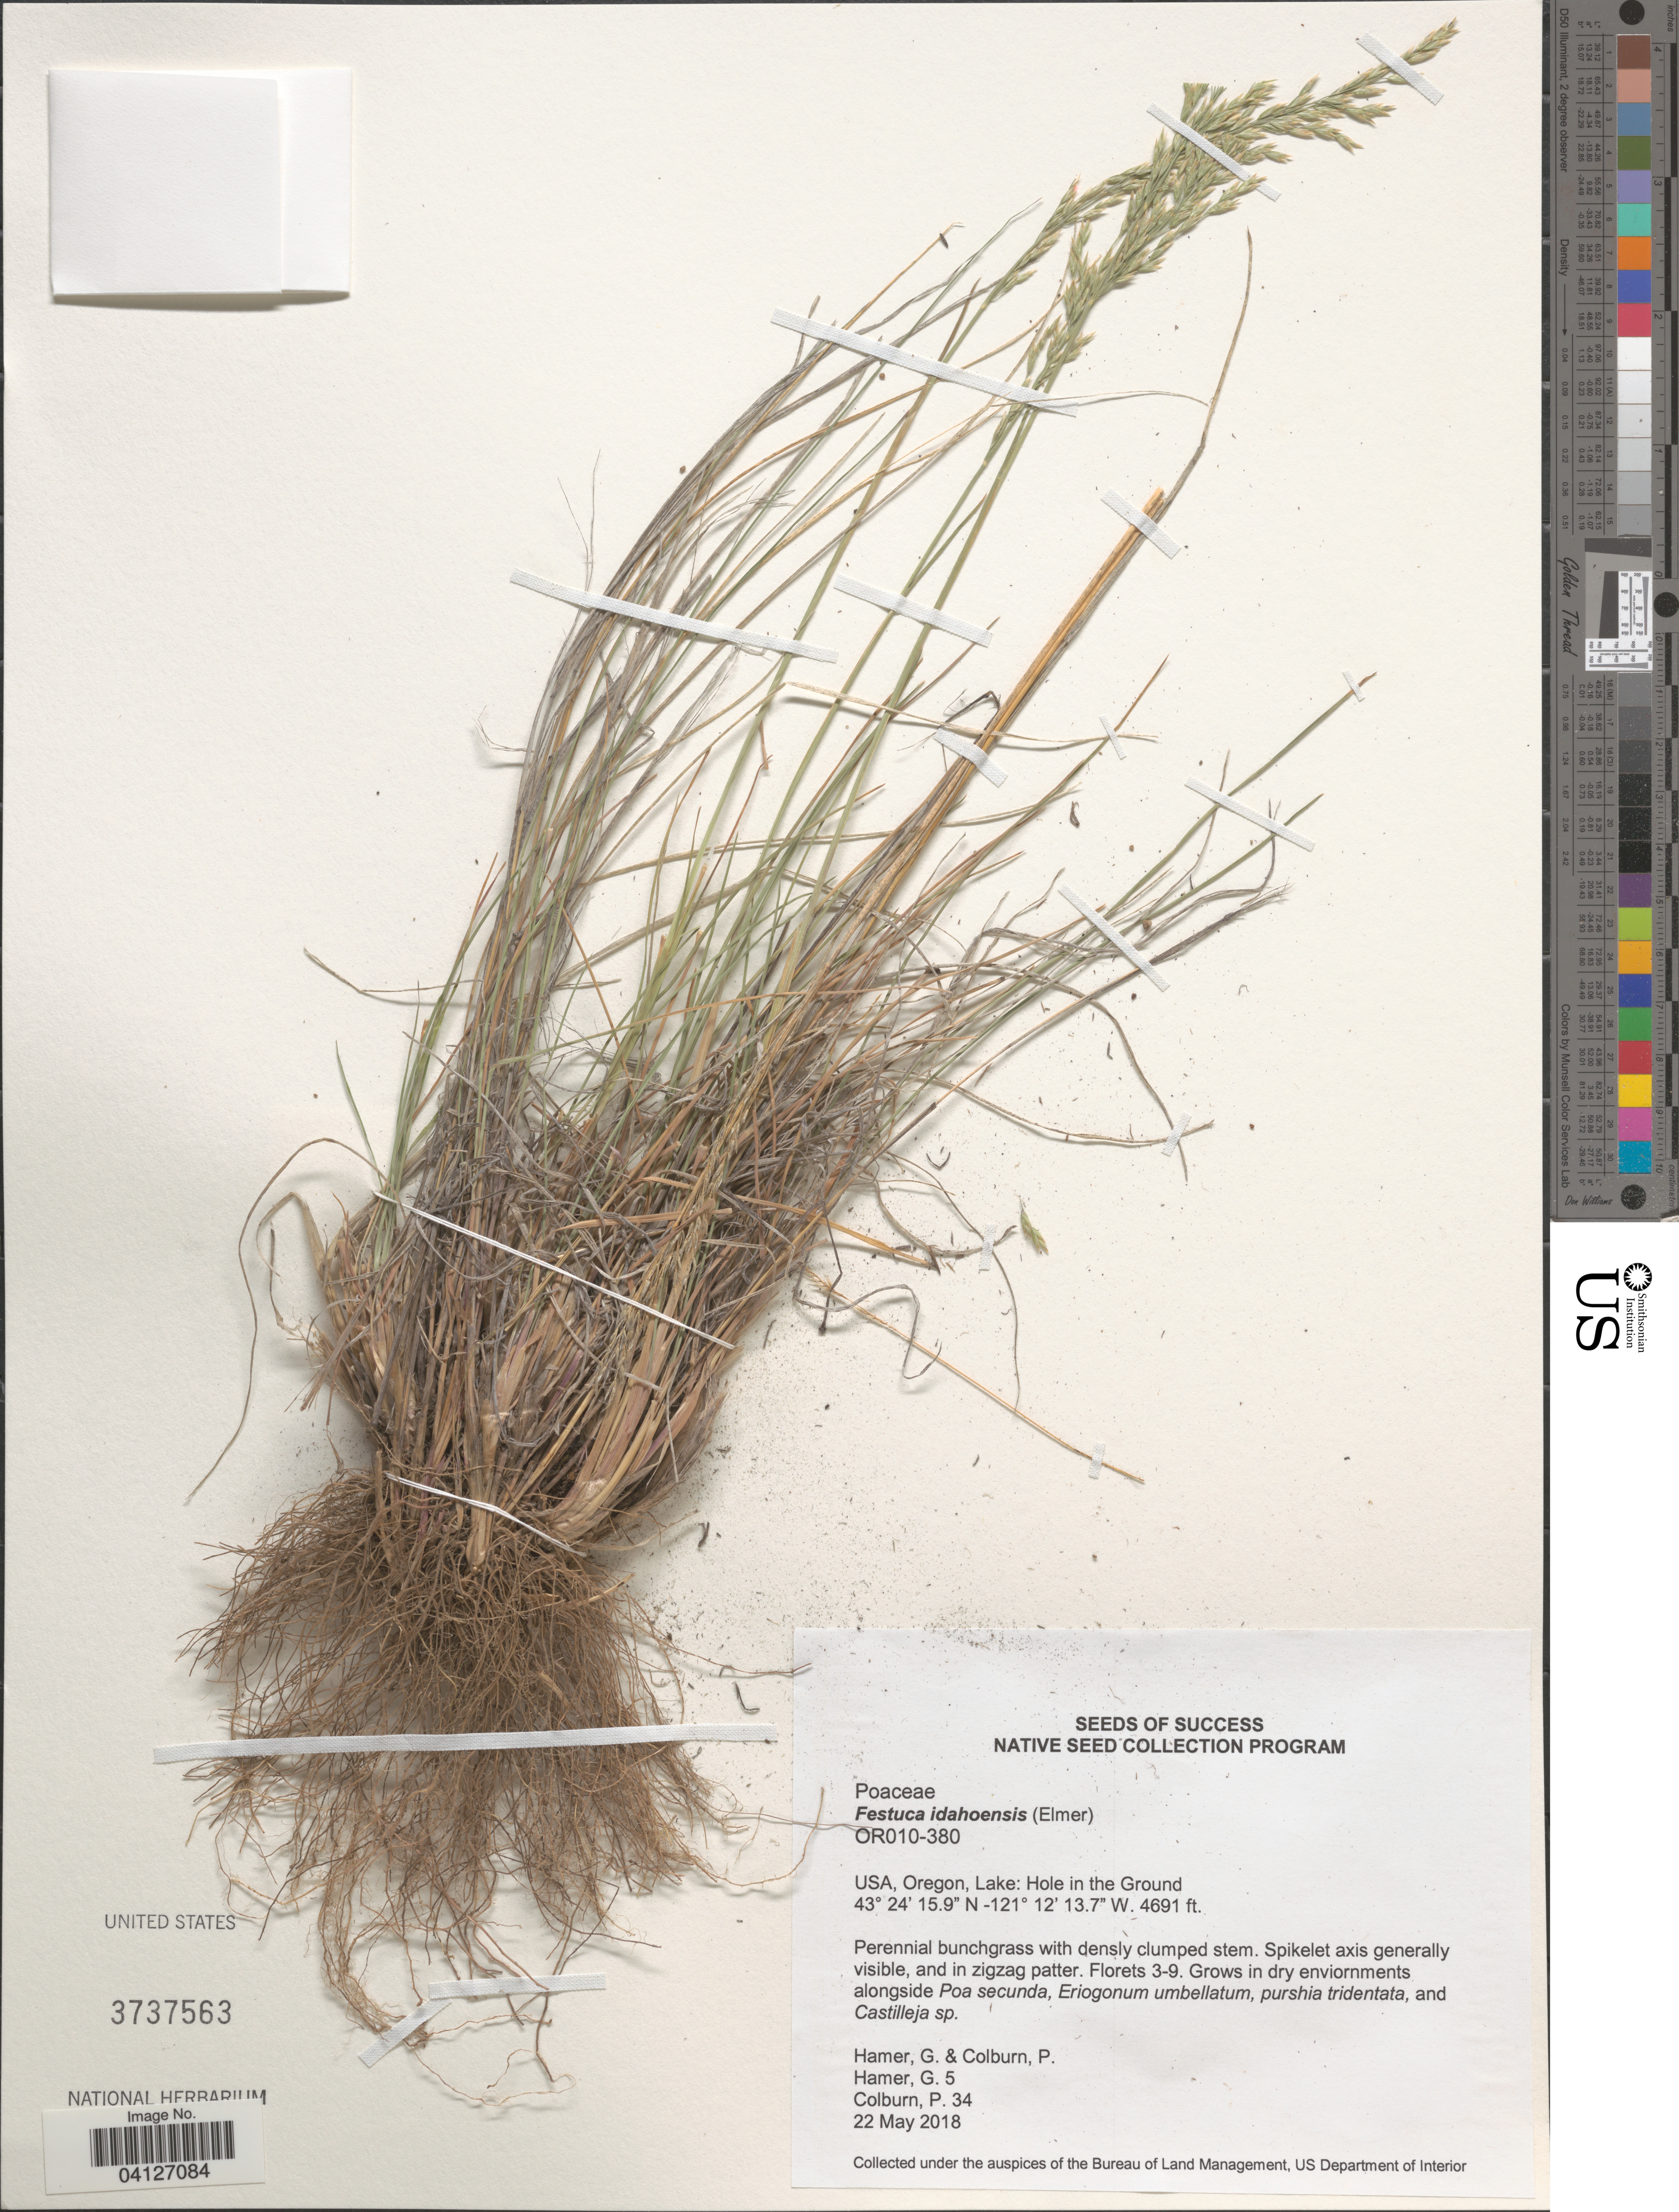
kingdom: Plantae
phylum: Tracheophyta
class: Liliopsida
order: Poales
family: Poaceae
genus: Festuca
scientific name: Festuca idahoensis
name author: Elmer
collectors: G. Hamer & P. Colburn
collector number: OR010-380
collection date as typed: Transcribed d/m/y: 22/5/2018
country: United States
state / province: Oregon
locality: Lake: Hole in the Ground.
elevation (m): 1430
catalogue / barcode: US 3737563